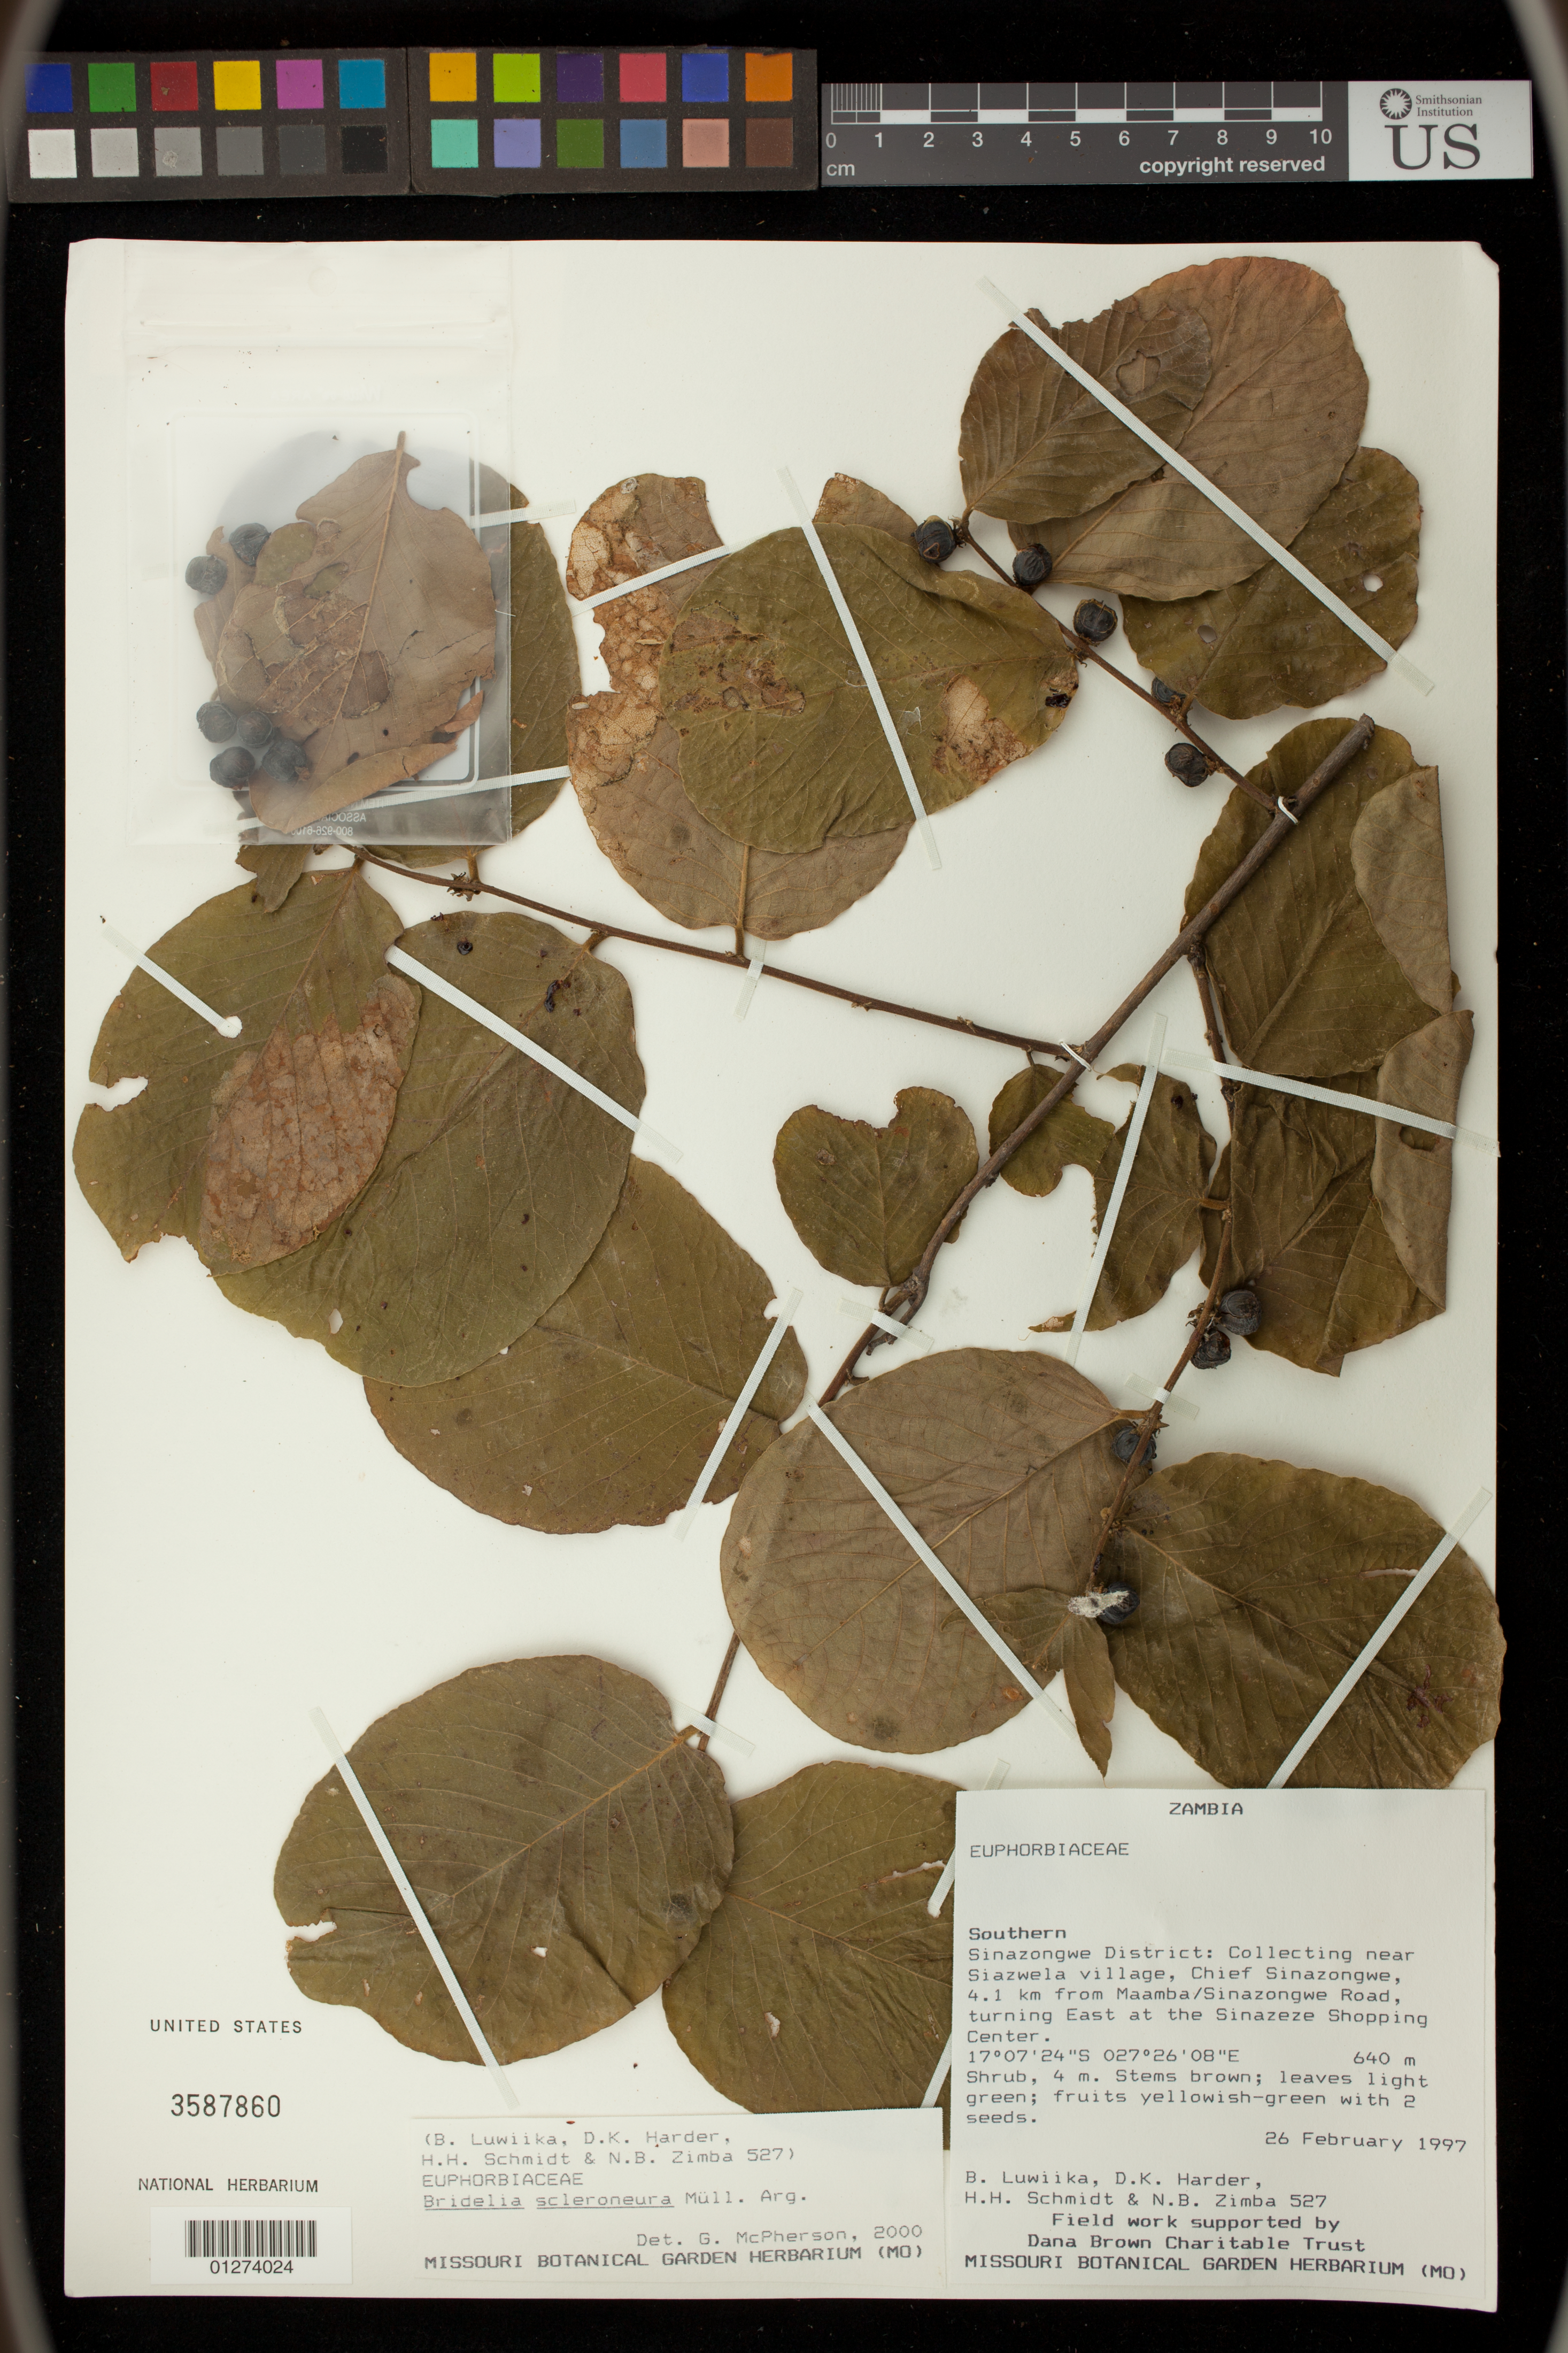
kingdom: Plantae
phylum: Tracheophyta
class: Magnoliopsida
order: Malpighiales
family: Phyllanthaceae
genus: Bridelia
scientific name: Bridelia scleroneura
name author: Müll. Arg.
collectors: B. Luwiika, D. Harder, H. H. Schmidt & N. B. Zimba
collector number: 527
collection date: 1997-02-26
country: Zambia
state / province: Southern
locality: Sinazongwe District: Collecting near Siazwela village, Chief Sinazongwe, 4.1 km from Maamba/Sinazongwe Road, turning East at the Sinazeze Shopping Center.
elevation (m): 640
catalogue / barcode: US 3587860